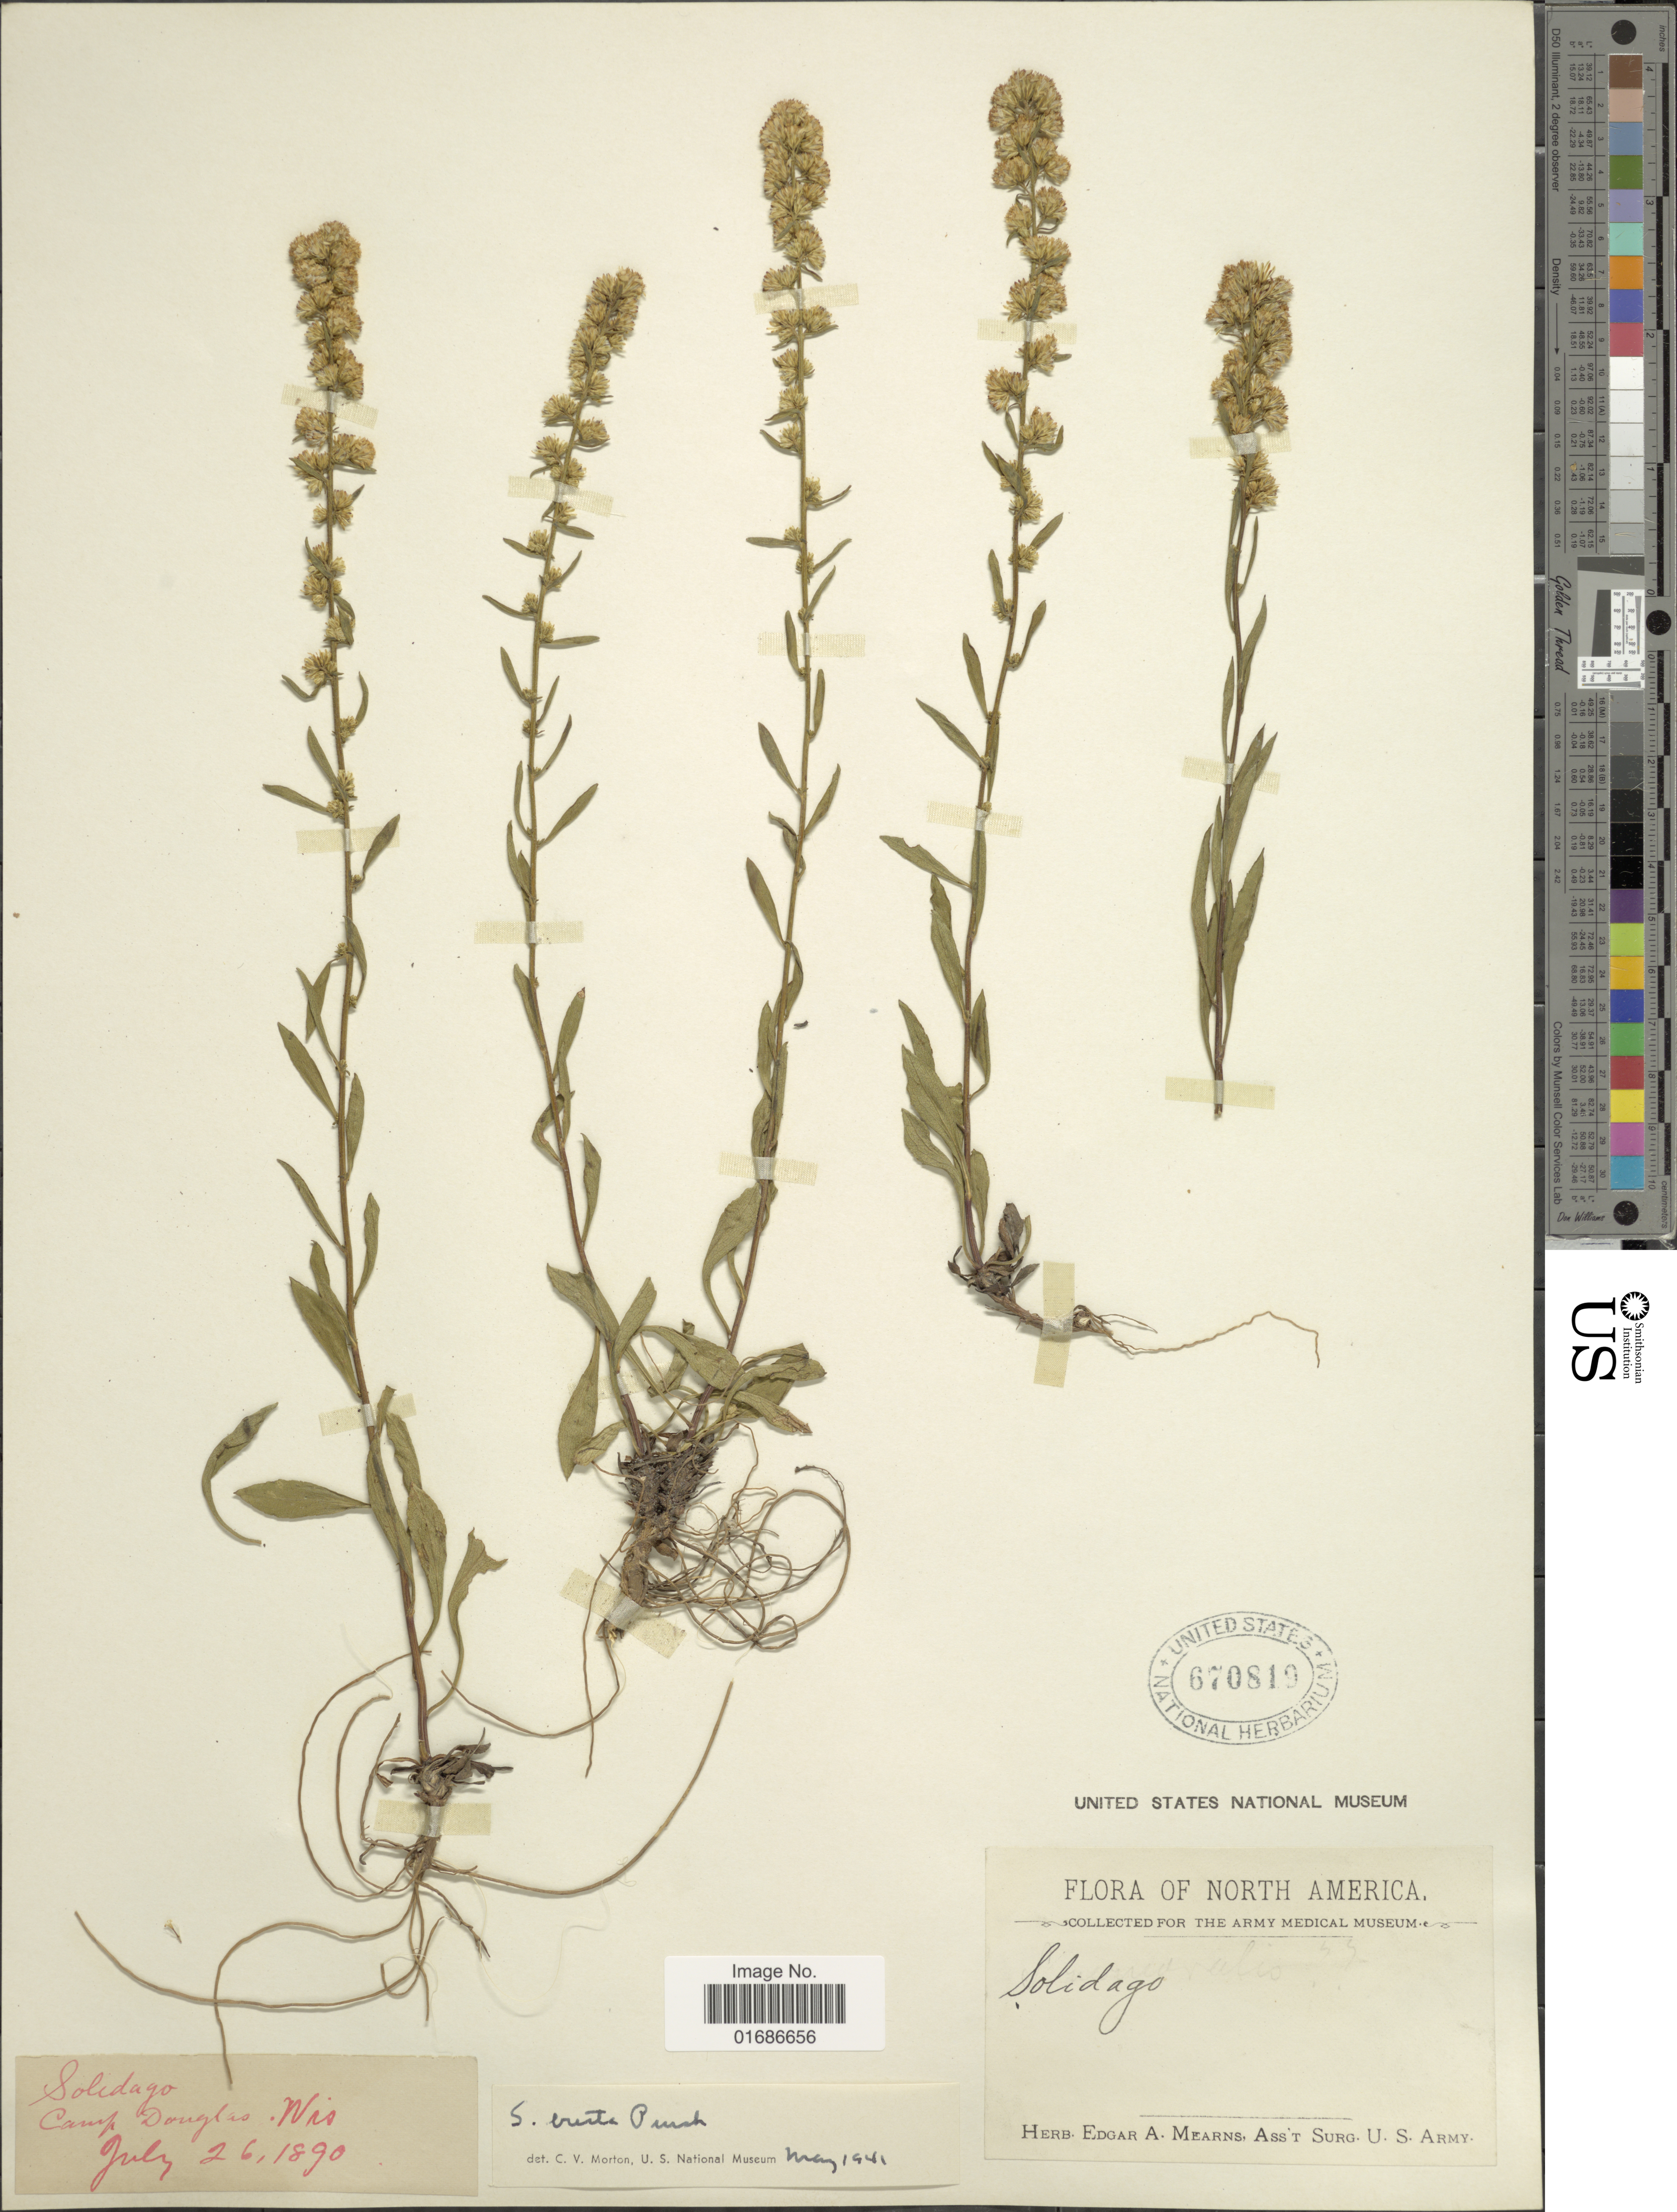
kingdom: Plantae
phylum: Tracheophyta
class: Magnoliopsida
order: Asterales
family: Asteraceae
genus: Solidago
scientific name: Solidago erecta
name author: Pursh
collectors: ex herb. Edgar A. Mearns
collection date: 1890-07-26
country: United States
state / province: Wisconsin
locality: Camp Douglas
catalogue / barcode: US 670819